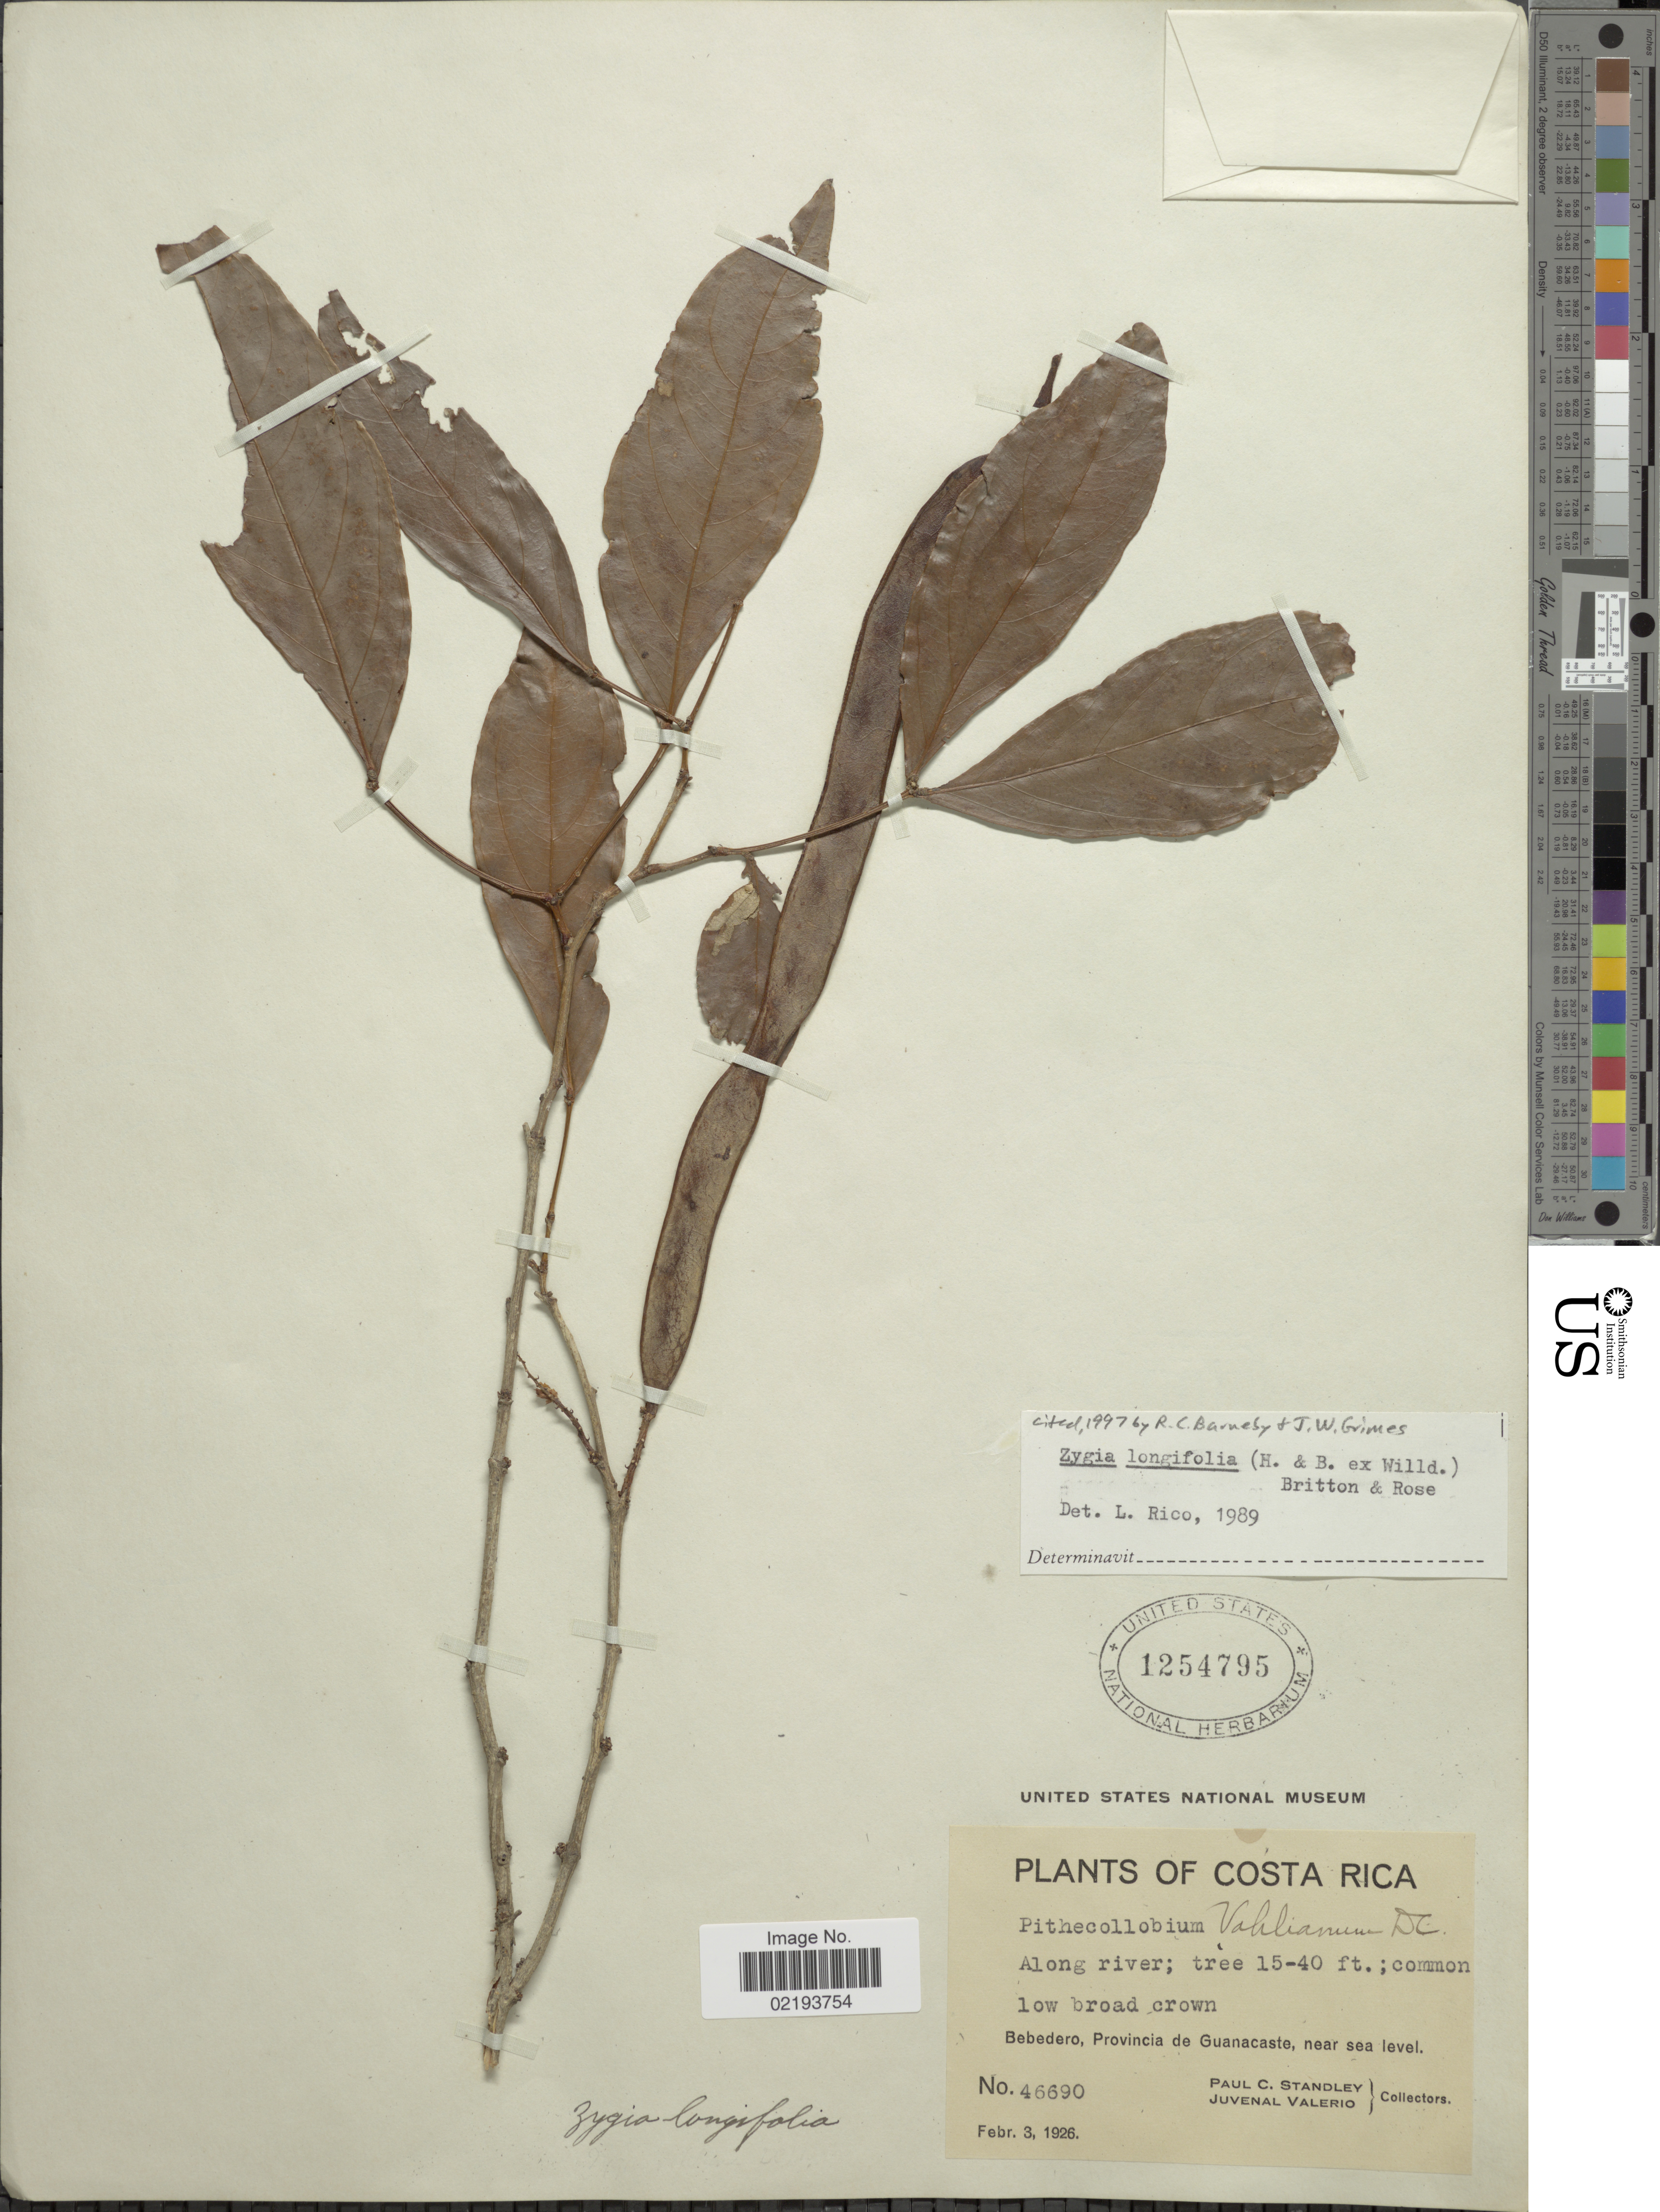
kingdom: Plantae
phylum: Tracheophyta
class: Magnoliopsida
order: Fabales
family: Fabaceae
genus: Zygia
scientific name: Zygia longifolia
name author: (Willd.) Britton & Rose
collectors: P. C. Standley & J. Valerio R.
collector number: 46690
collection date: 1926-02-03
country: Costa Rica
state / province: Guanacaste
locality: Along river; Bebedero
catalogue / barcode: US 1254795